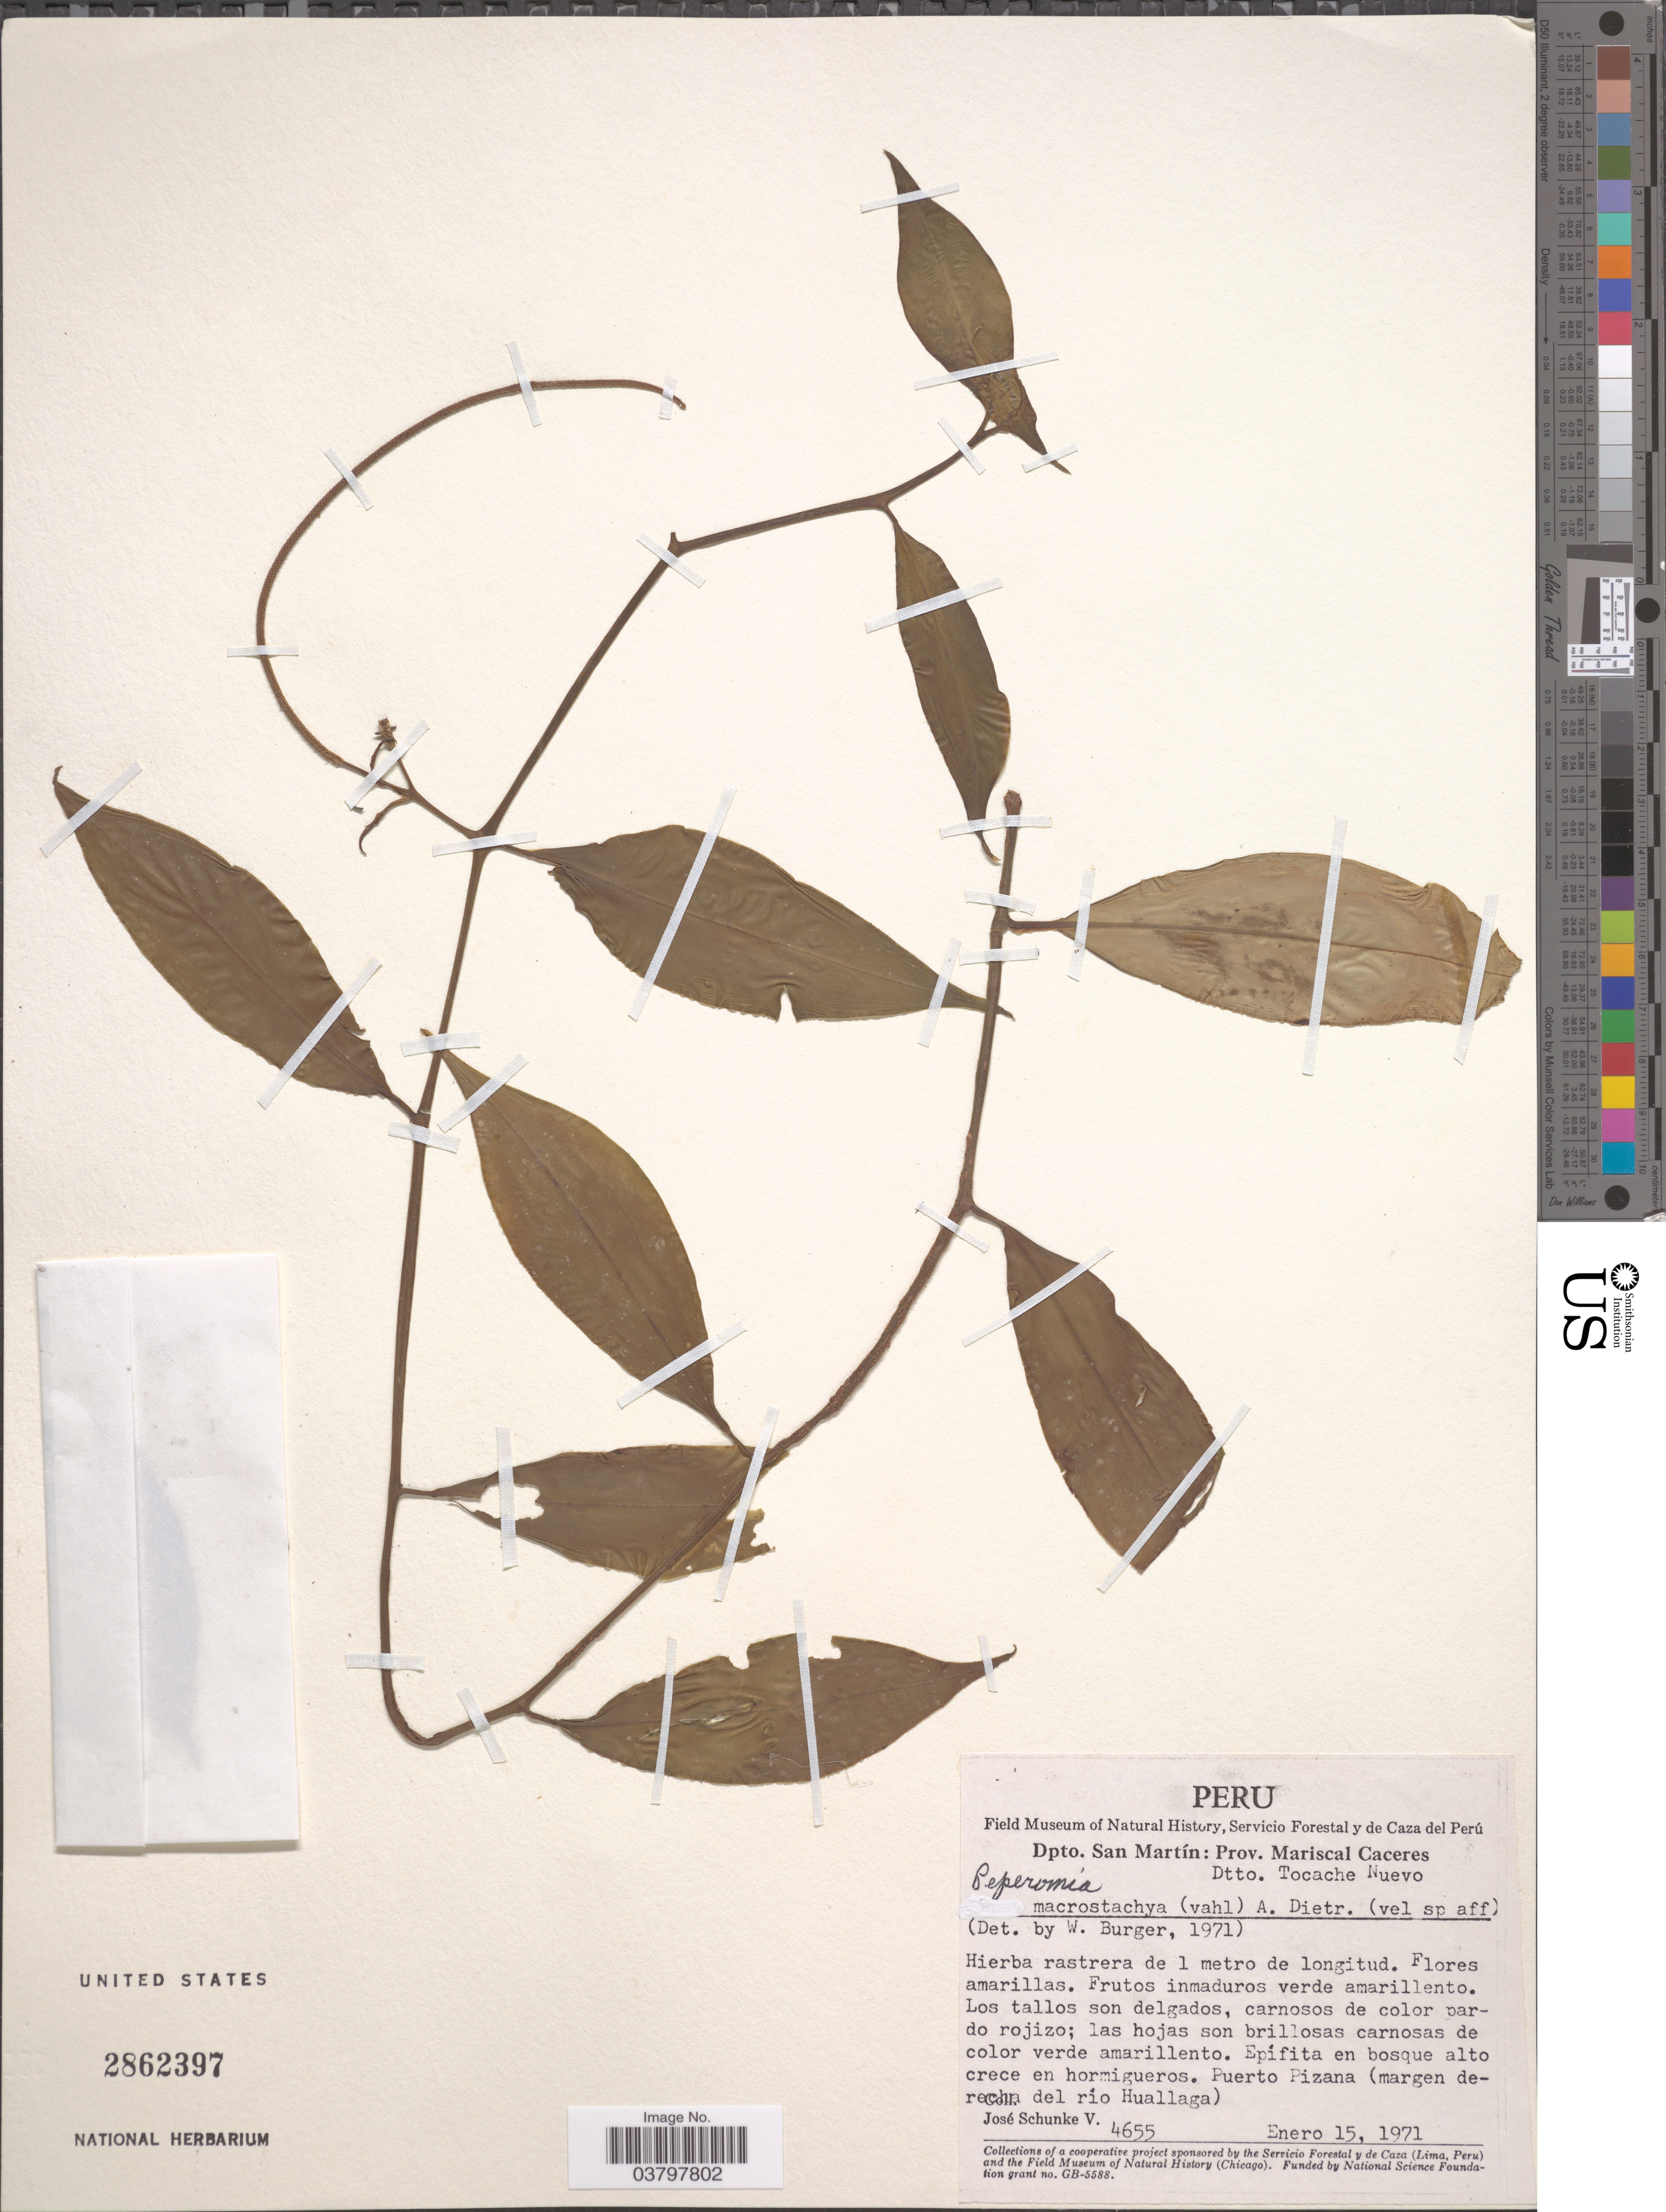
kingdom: Plantae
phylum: Tracheophyta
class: Magnoliopsida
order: Piperales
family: Piperaceae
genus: Peperomia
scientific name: Peperomia macrostachya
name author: (Vahl) A. Dietr.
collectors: J. Schunke Vigo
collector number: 4655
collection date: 1971-01-15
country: Peru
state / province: San Martín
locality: Dpto. San Martín: Prov. Mariscal Caceres Dtto. Tocache Nuevo. Puerto Pizana (margen derecha del río Huallaga).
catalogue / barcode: US 2862397